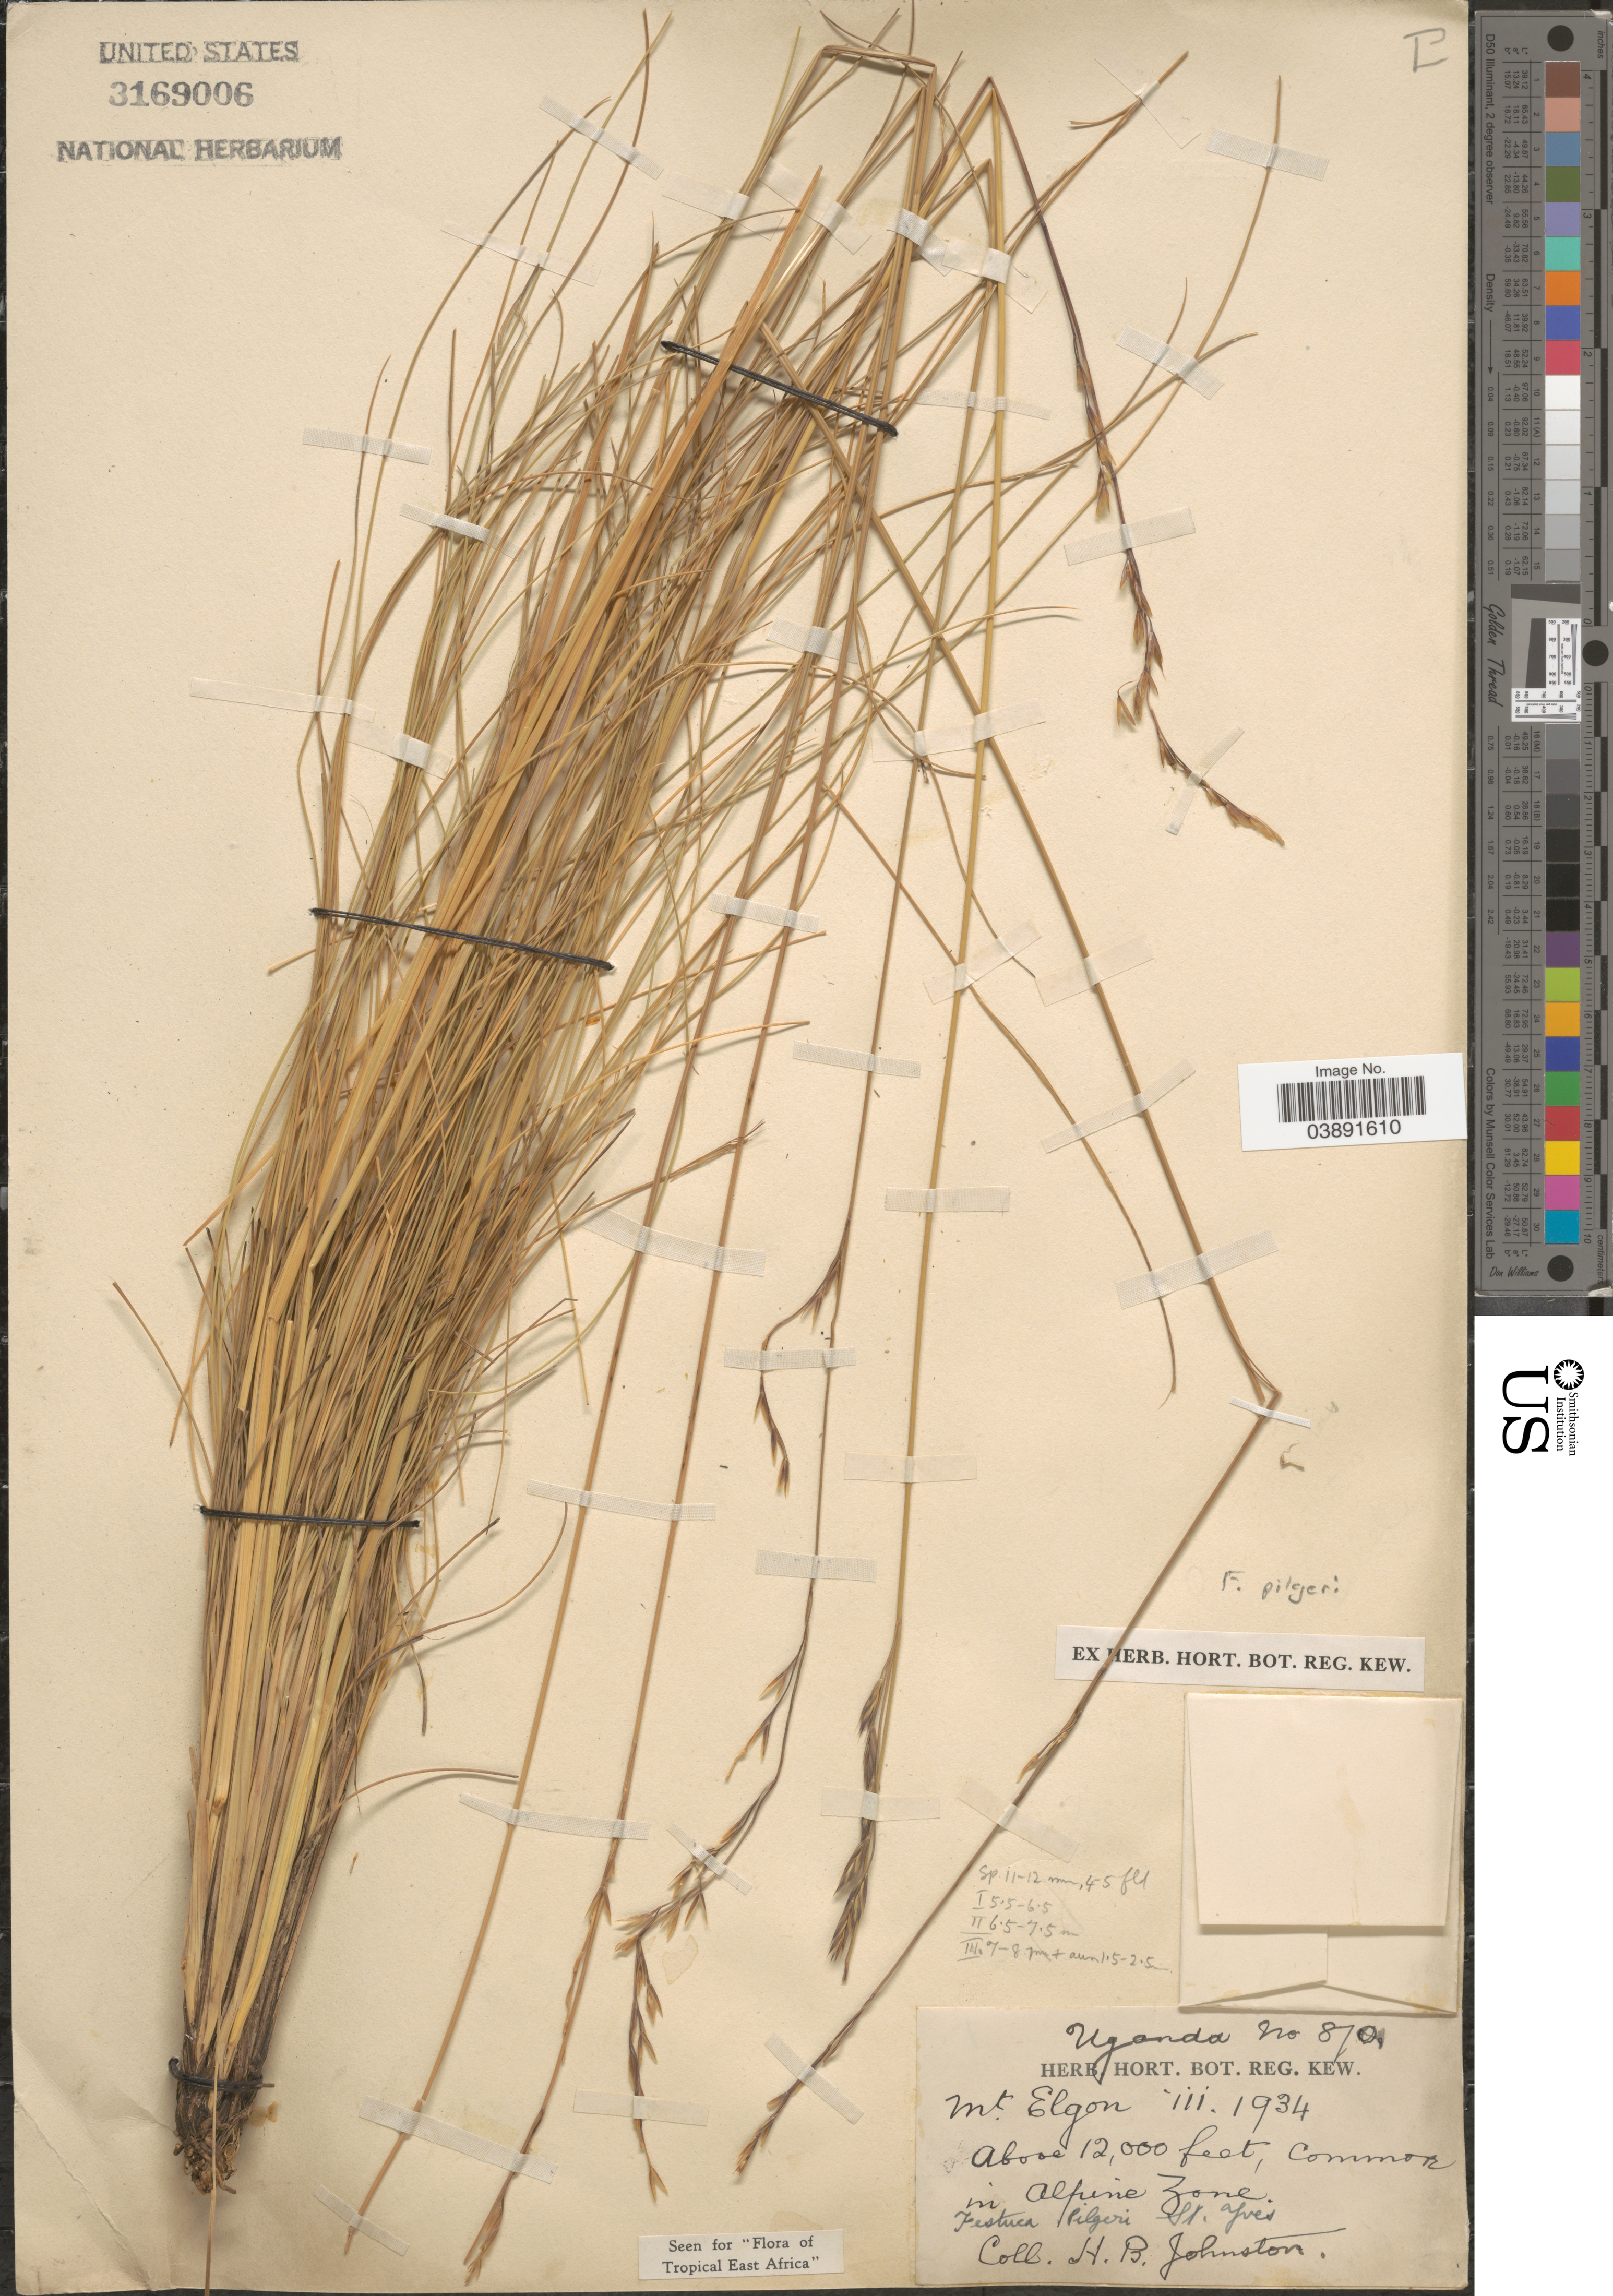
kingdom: Plantae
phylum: Tracheophyta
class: Liliopsida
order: Poales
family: Poaceae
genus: Festuca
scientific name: Festuca pilgeri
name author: St.-Yves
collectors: H. B. Johnston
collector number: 870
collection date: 1934-03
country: Uganda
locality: Mt. Elgon. min Alpine Zone.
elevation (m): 3658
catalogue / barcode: US 3169006